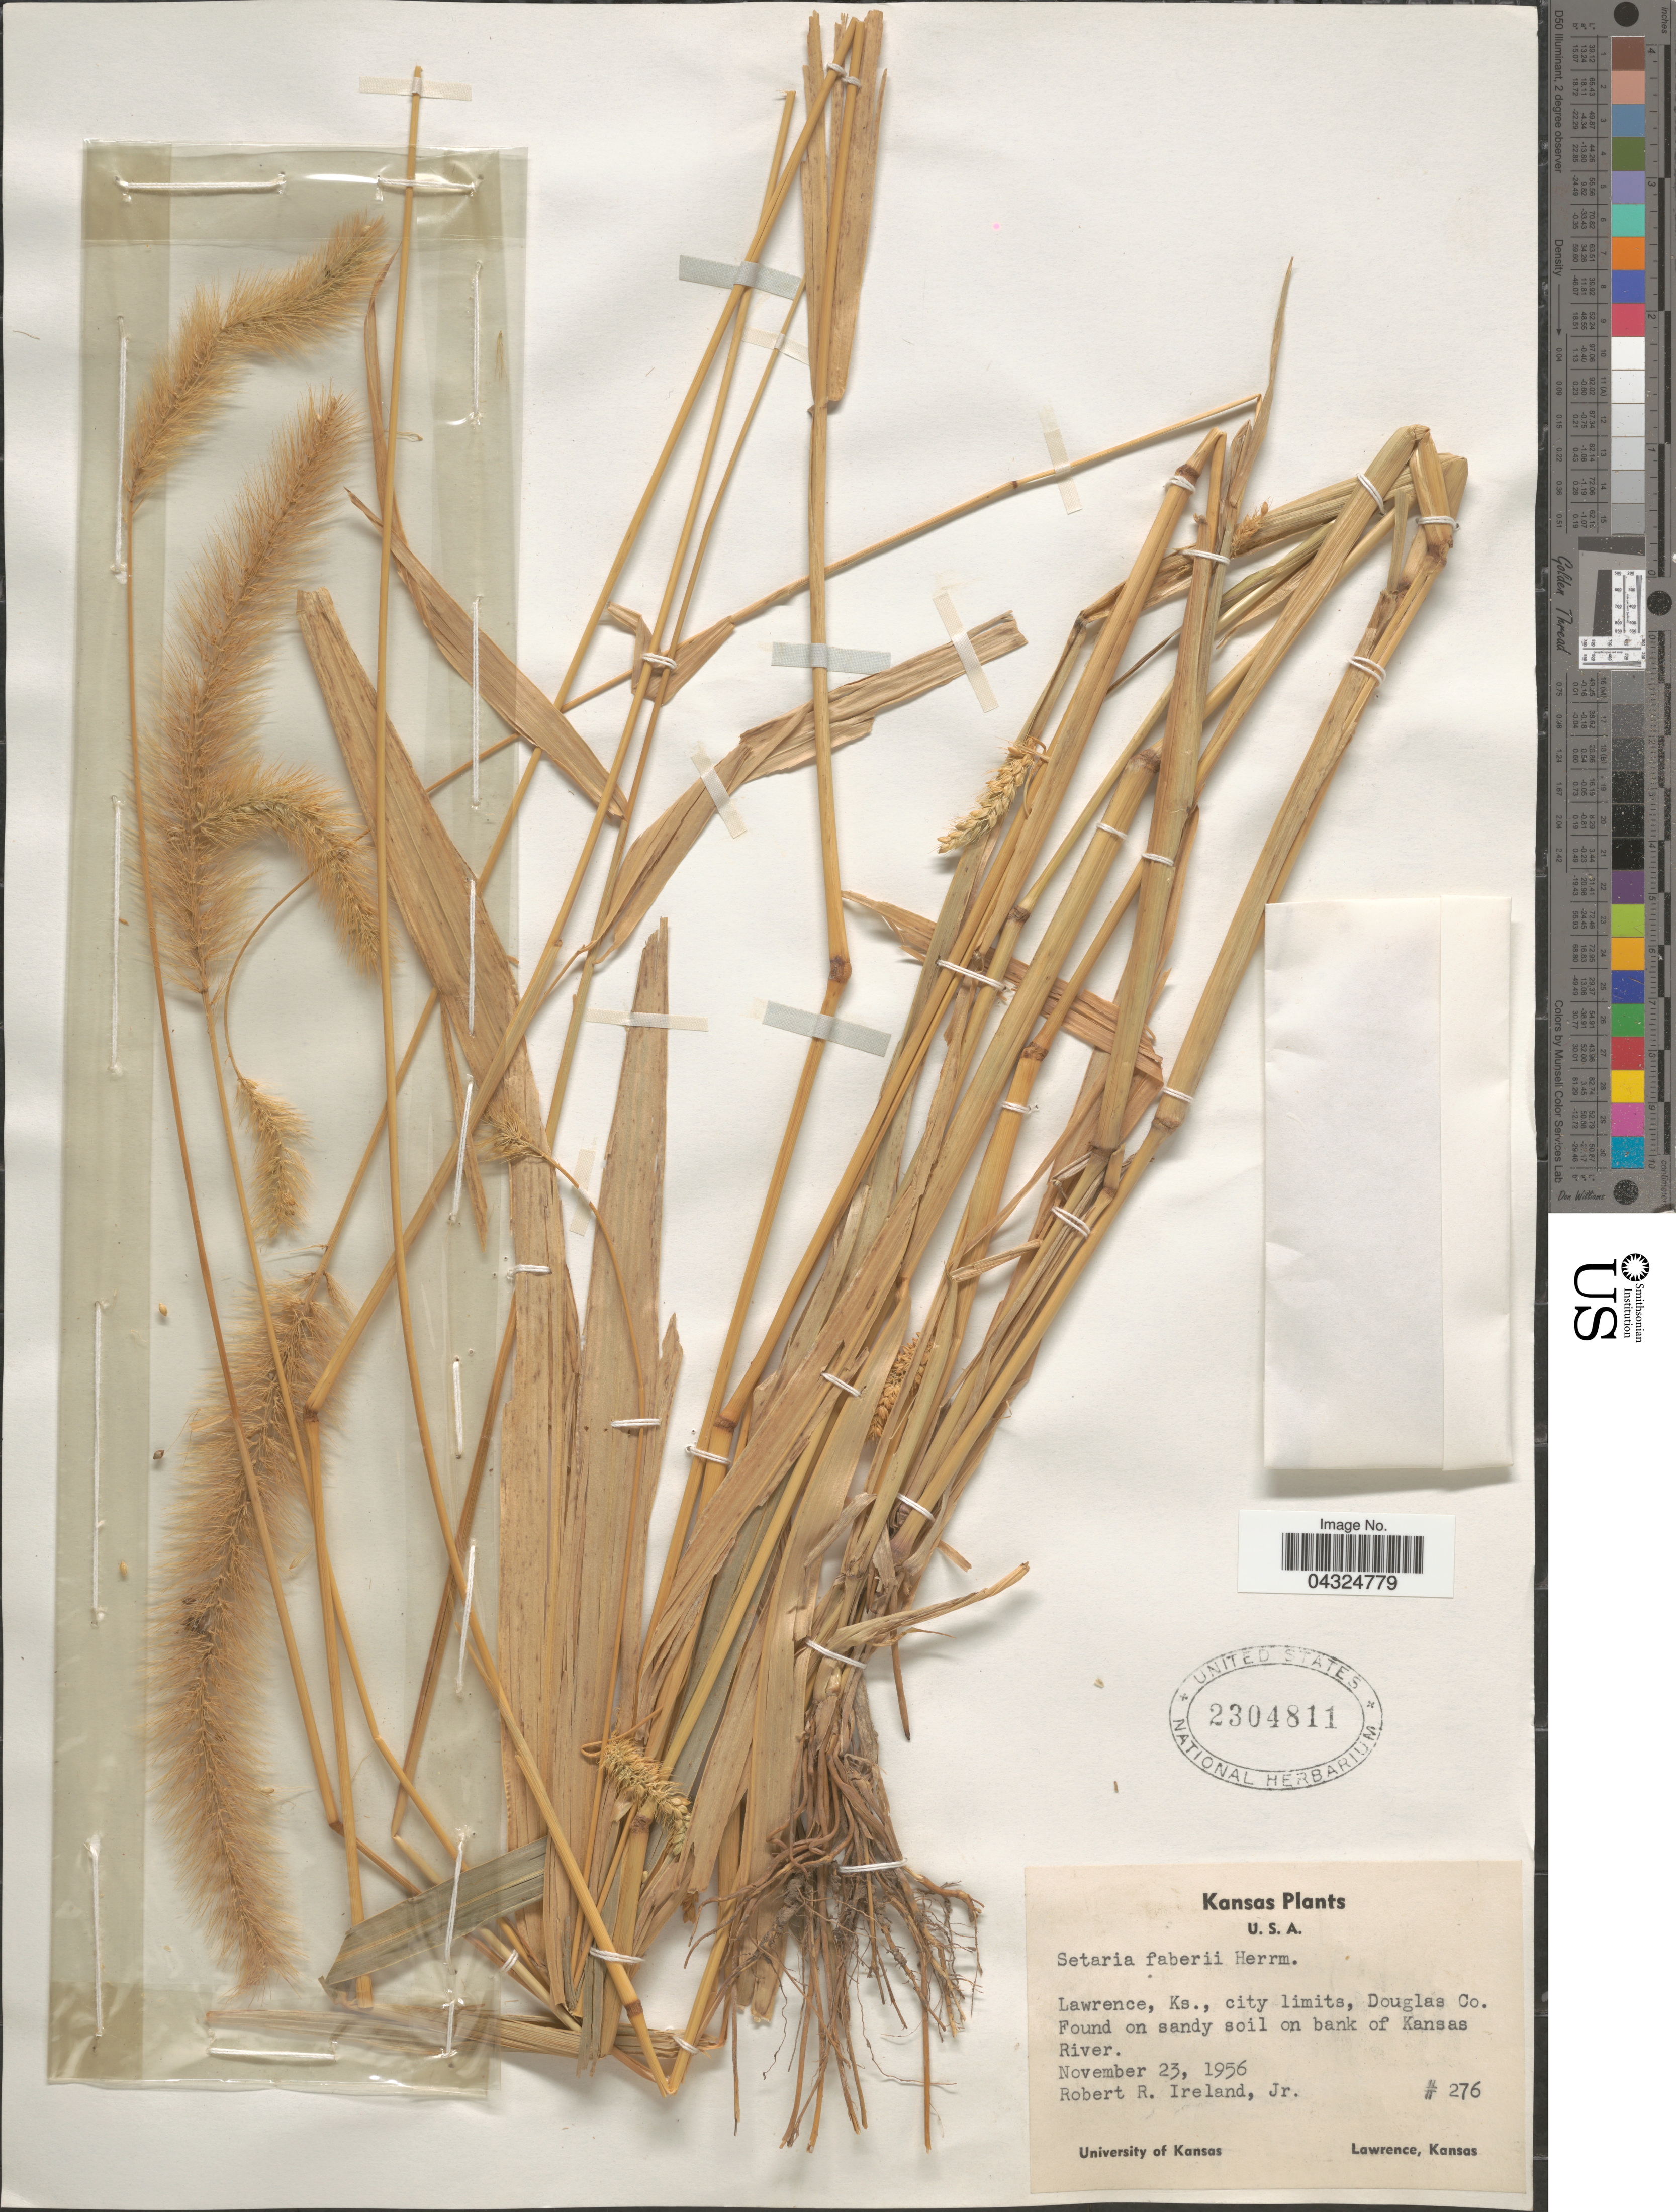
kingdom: Plantae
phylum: Tracheophyta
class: Liliopsida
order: Poales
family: Poaceae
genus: Setaria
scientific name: Setaria geminata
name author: (Forssk.) Veldkamp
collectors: R. Ireland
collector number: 276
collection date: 1956-11-23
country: United States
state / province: Kansas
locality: Lawrence, city limits, Douglas Co. Found on sandy soil on bank of Kansas River.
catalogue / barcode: US 2304811